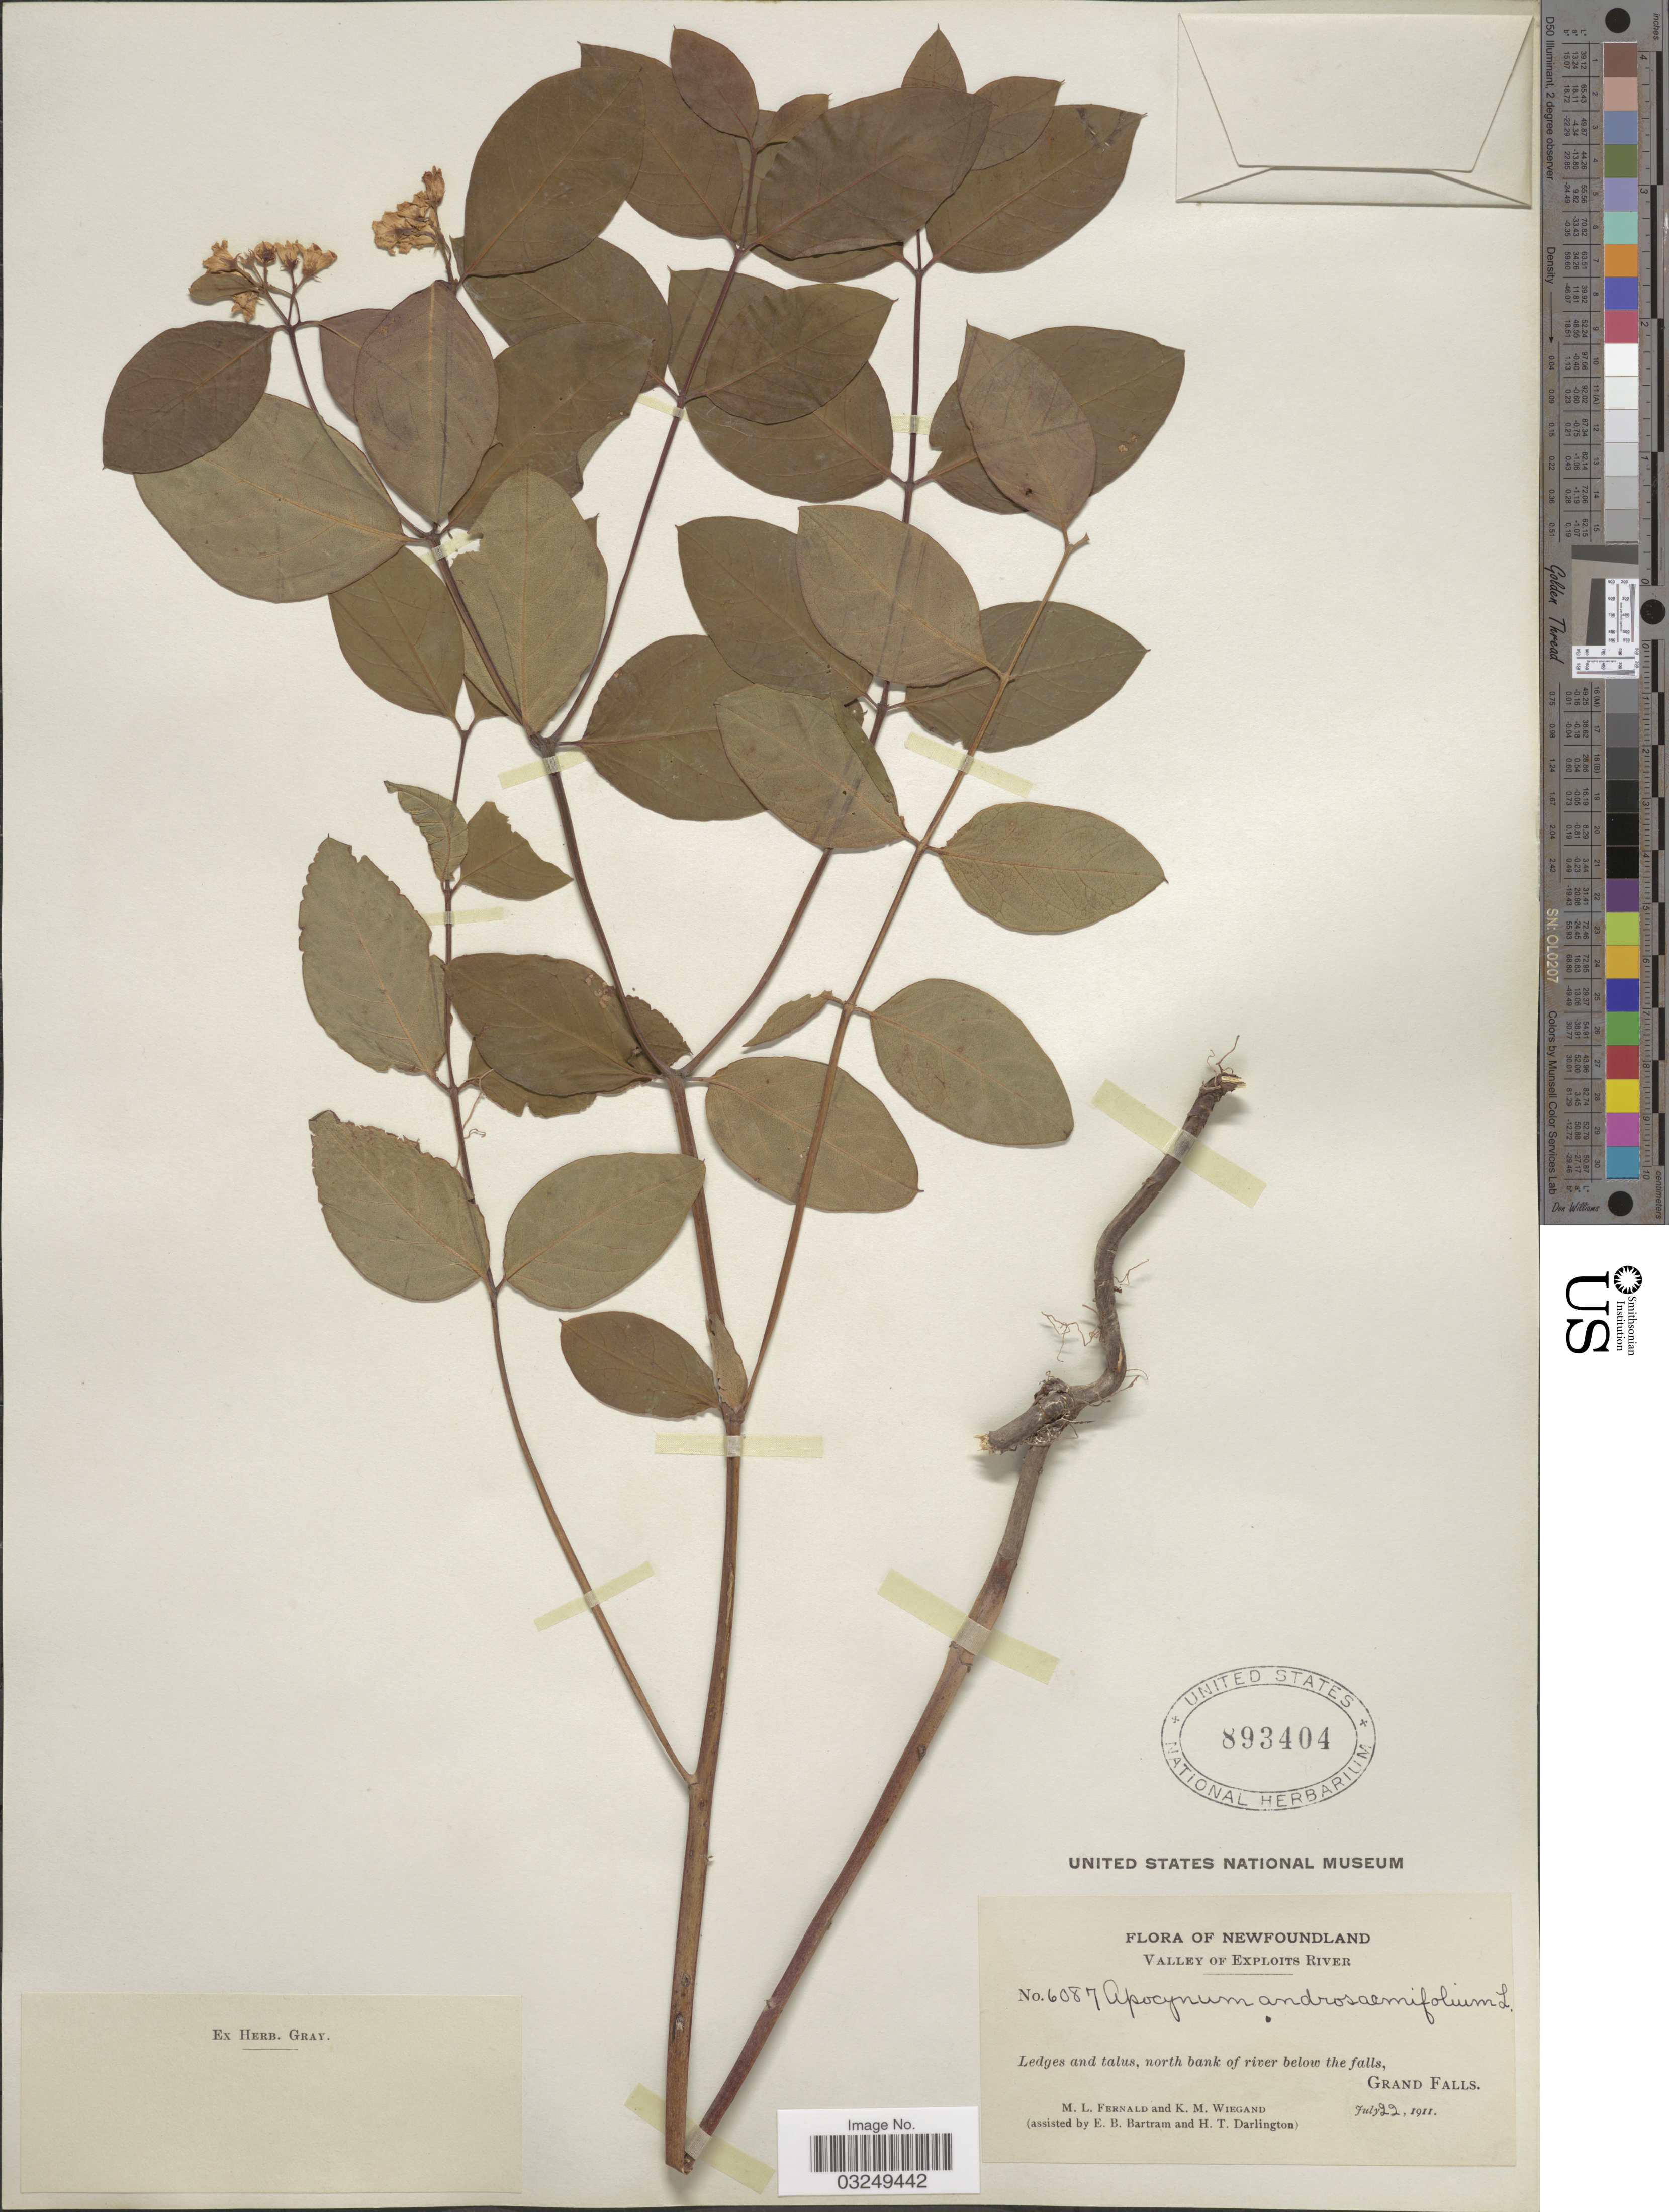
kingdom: Plantae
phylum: Tracheophyta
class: Magnoliopsida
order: Gentianales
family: Apocynaceae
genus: Apocynum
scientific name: Apocynum androsaemifolium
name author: L.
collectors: M. L. Fernald, K. M. Wiegand, E. B. Bartram & H. Darlington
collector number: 6087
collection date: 1911-07-22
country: Canada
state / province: Newfoundland and Labrador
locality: Valley of Exploits River. Ledges and talus, north bank of river below the falls, Grand Falls.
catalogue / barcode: US 893404